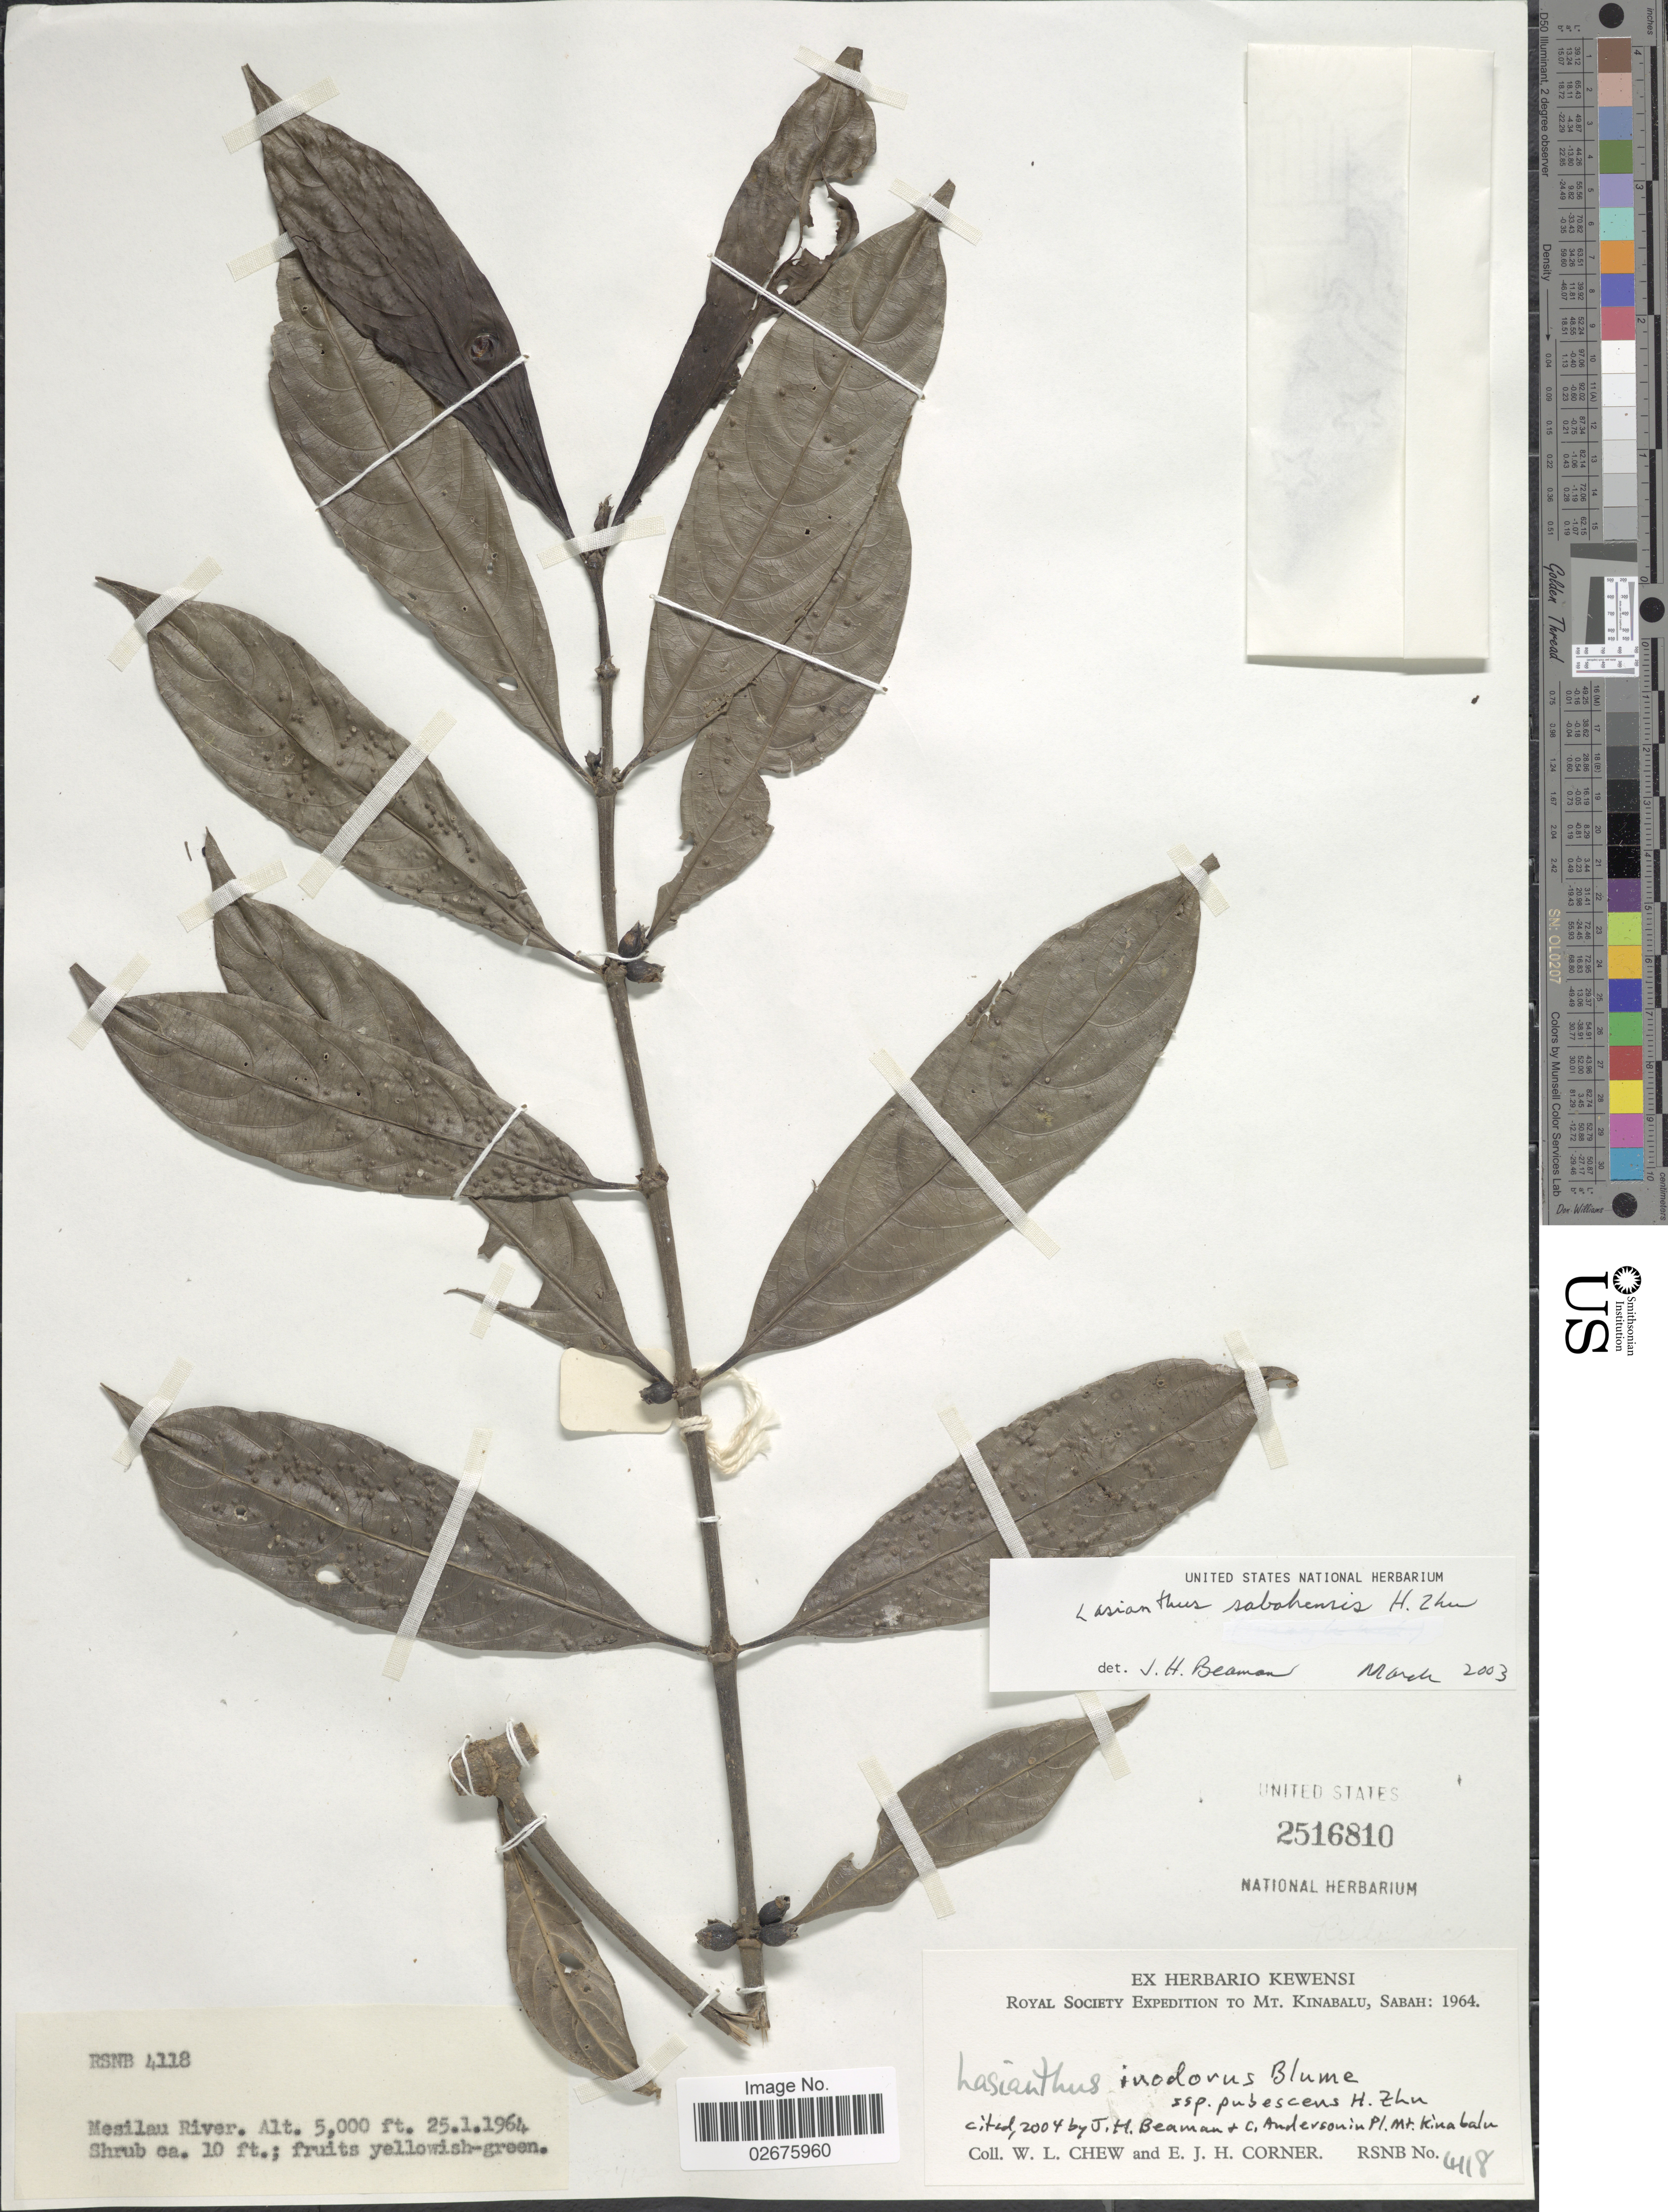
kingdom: Plantae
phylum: Tracheophyta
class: Magnoliopsida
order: Gentianales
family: Rubiaceae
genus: Lasianthus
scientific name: Lasianthus inodorus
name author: Blume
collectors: W. Chew & E. Corner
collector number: RSNB 4118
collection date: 1964-01-25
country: Malaysia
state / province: Sabah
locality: Mesilau River, To Mt Kinabalu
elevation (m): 1524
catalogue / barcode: US 2516810